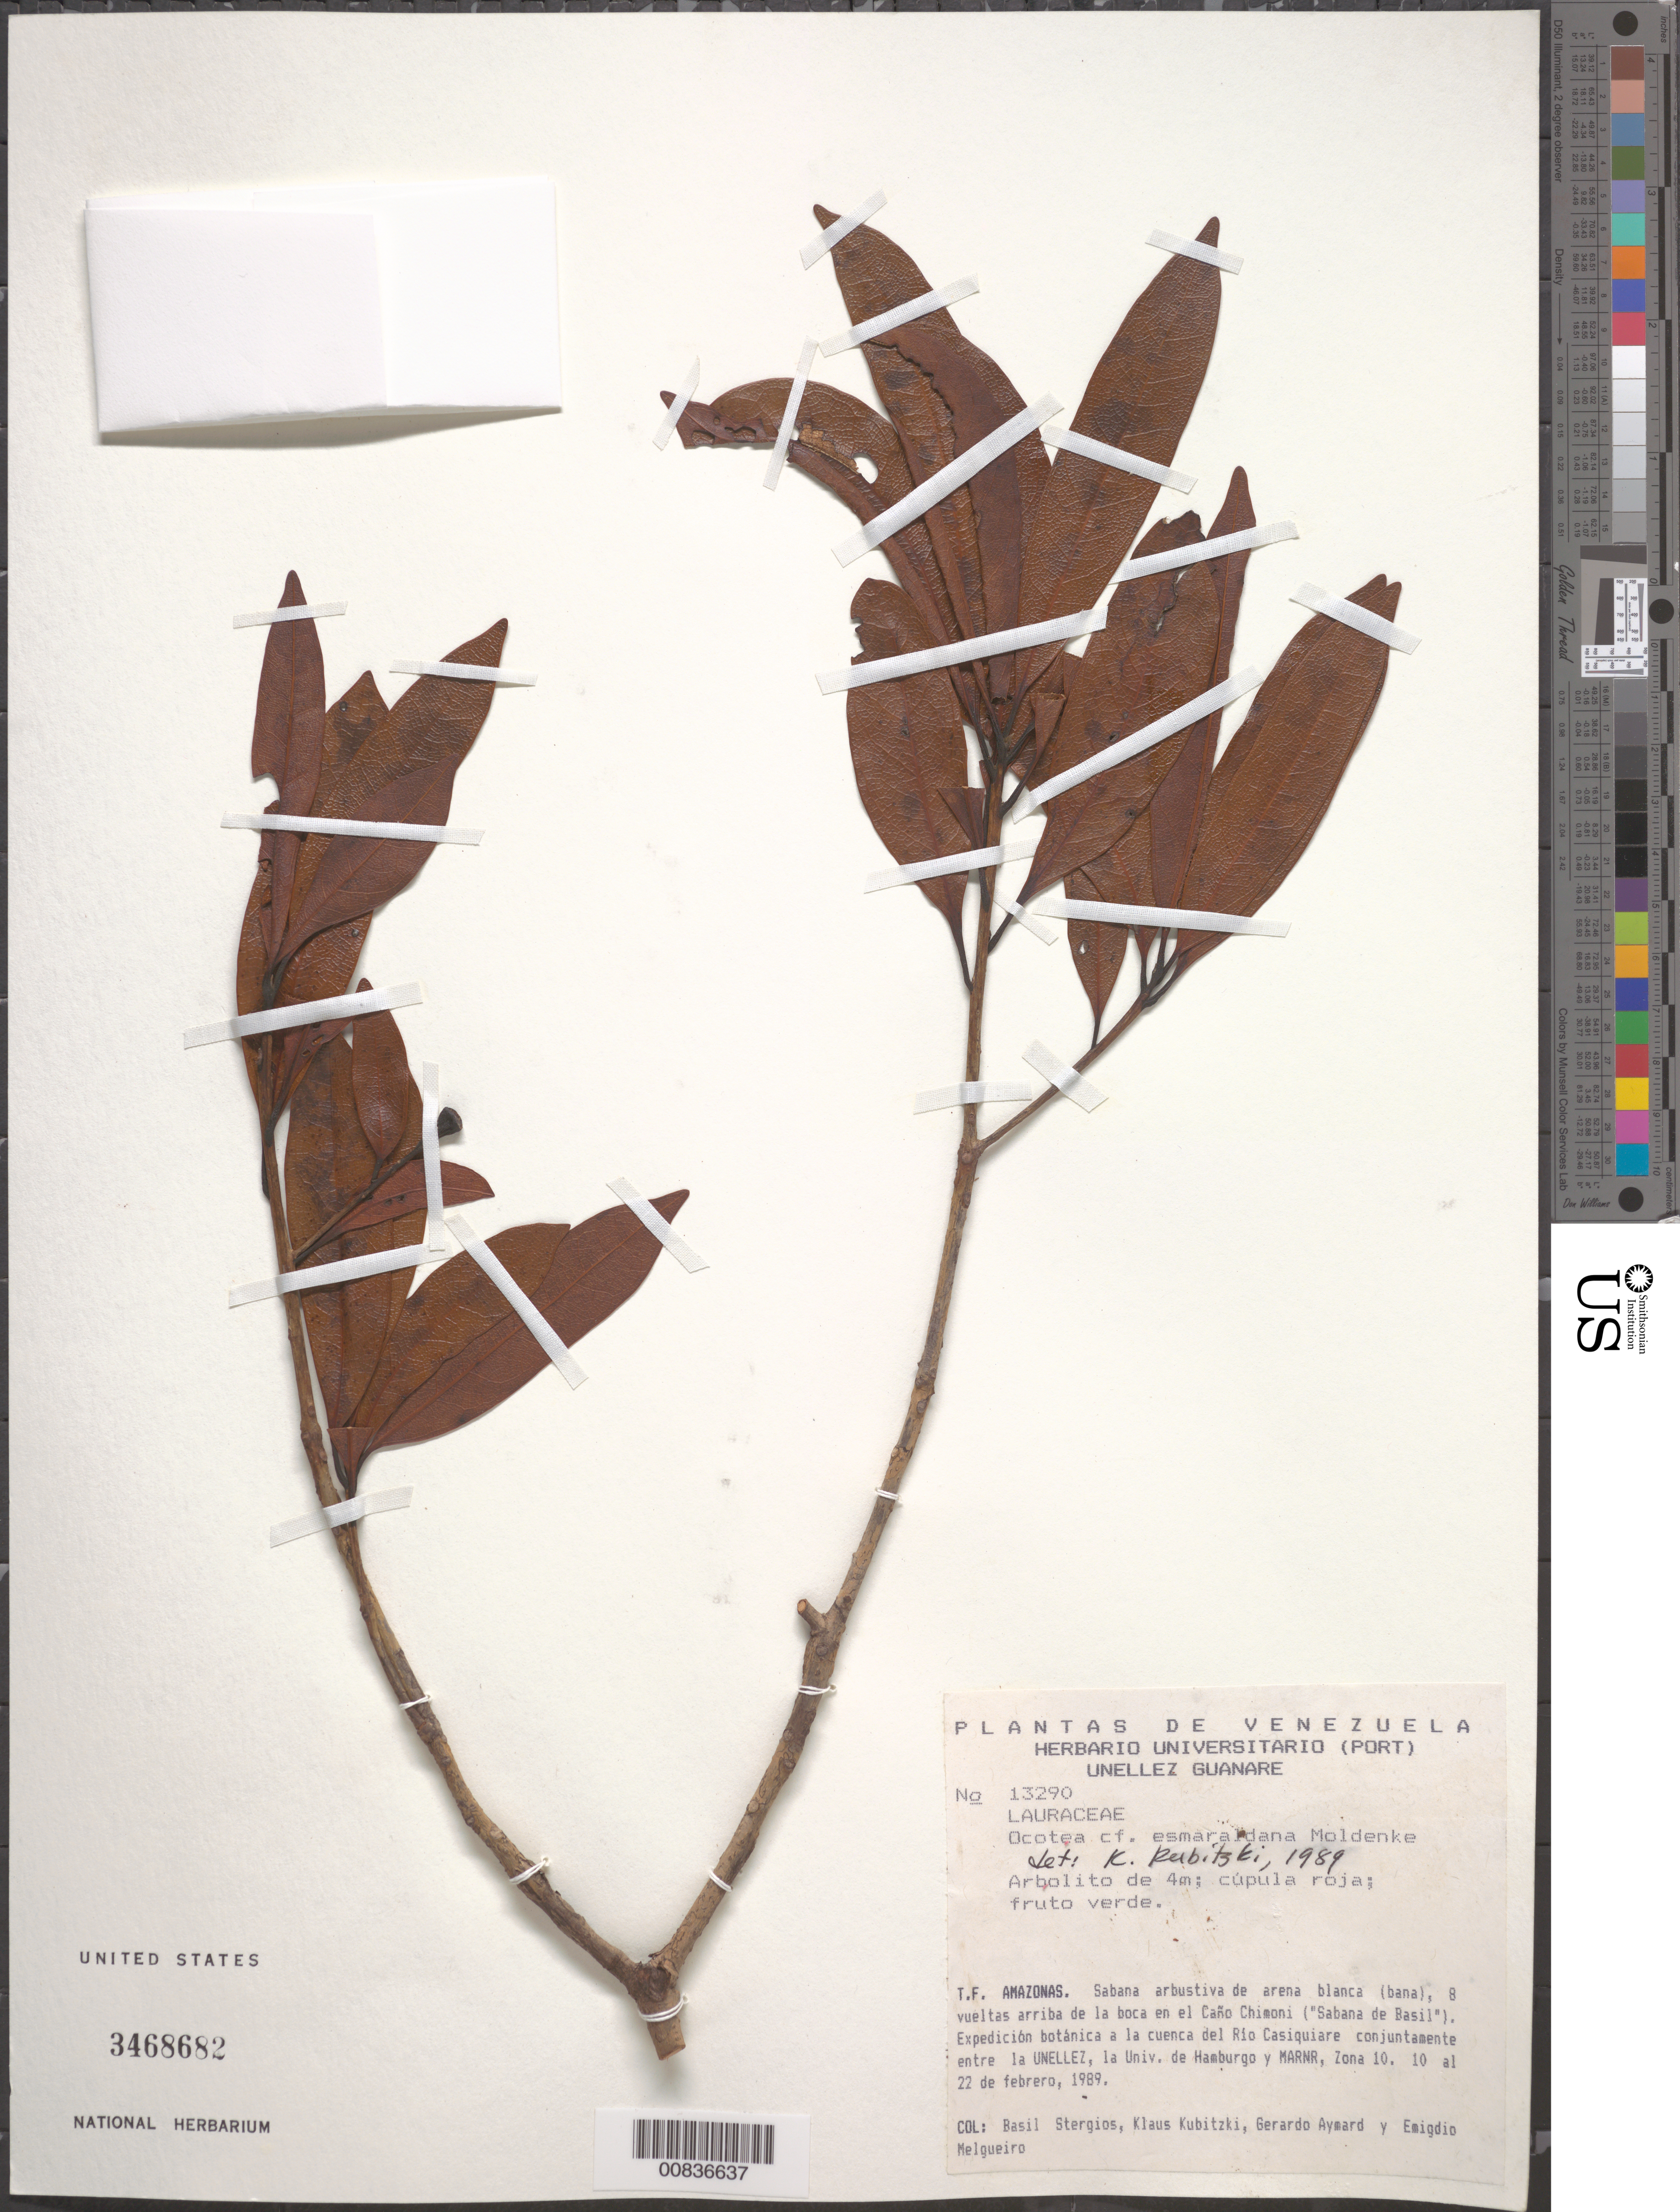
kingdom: Plantae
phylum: Tracheophyta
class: Magnoliopsida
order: Laurales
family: Lauraceae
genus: Ocotea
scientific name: Ocotea esmeraldana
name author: Moldenke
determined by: Kubitzki, Klaus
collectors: B. G. Stergios, K. Kubitzki, G. A. Aymard & E. Melgueiro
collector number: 13290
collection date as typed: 10-Feb-89 to 22-Feb-89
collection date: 1989-02-10/1989-02-22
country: Venezuela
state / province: Amazonas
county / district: Río Negro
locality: Río Casiquiare basin; Caño Chimoni ("Sabana de Basil")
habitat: Sabana arbustiva de arena blanca (bana)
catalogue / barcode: US 3468682